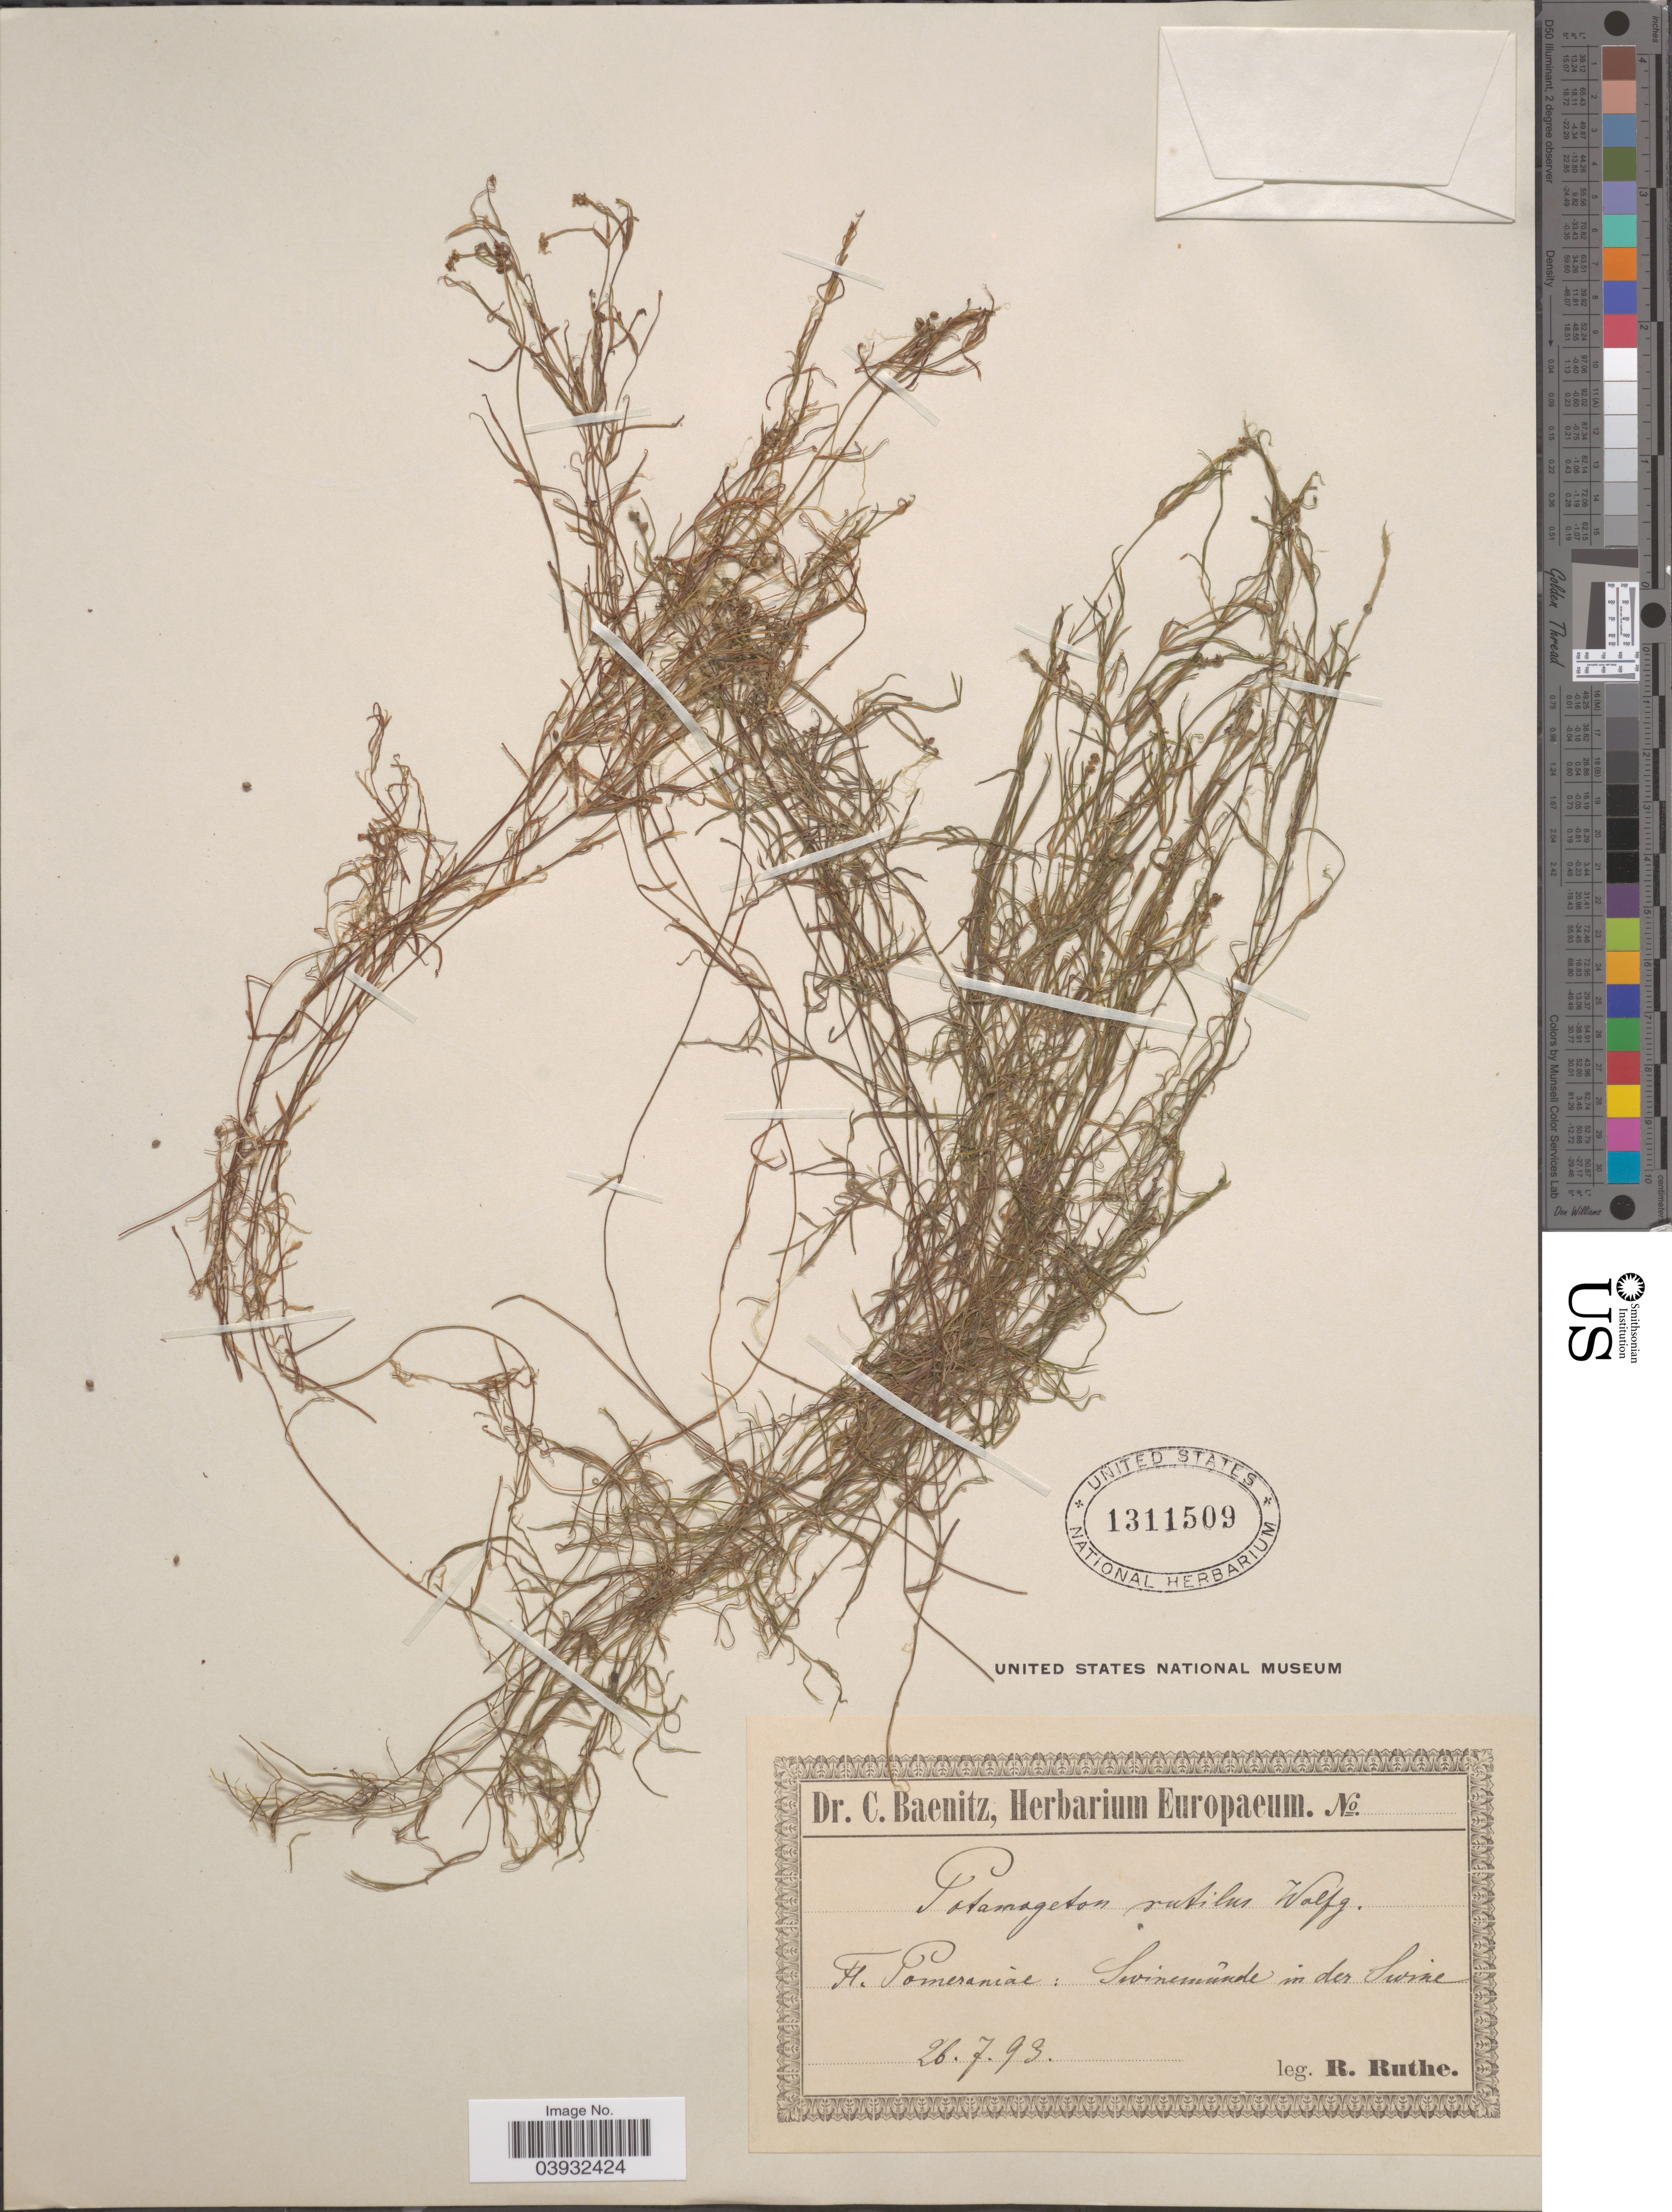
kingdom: Plantae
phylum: Tracheophyta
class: Liliopsida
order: Alismatales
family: Potamogetonaceae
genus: Potamogeton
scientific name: Potamogeton rutilus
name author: Wolfg.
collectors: R. Ruthe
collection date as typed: Transcribed d/m/y: 26/7/93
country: Poland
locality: Pomeraniae: Swinemunde in der Swine.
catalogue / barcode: US 1311509